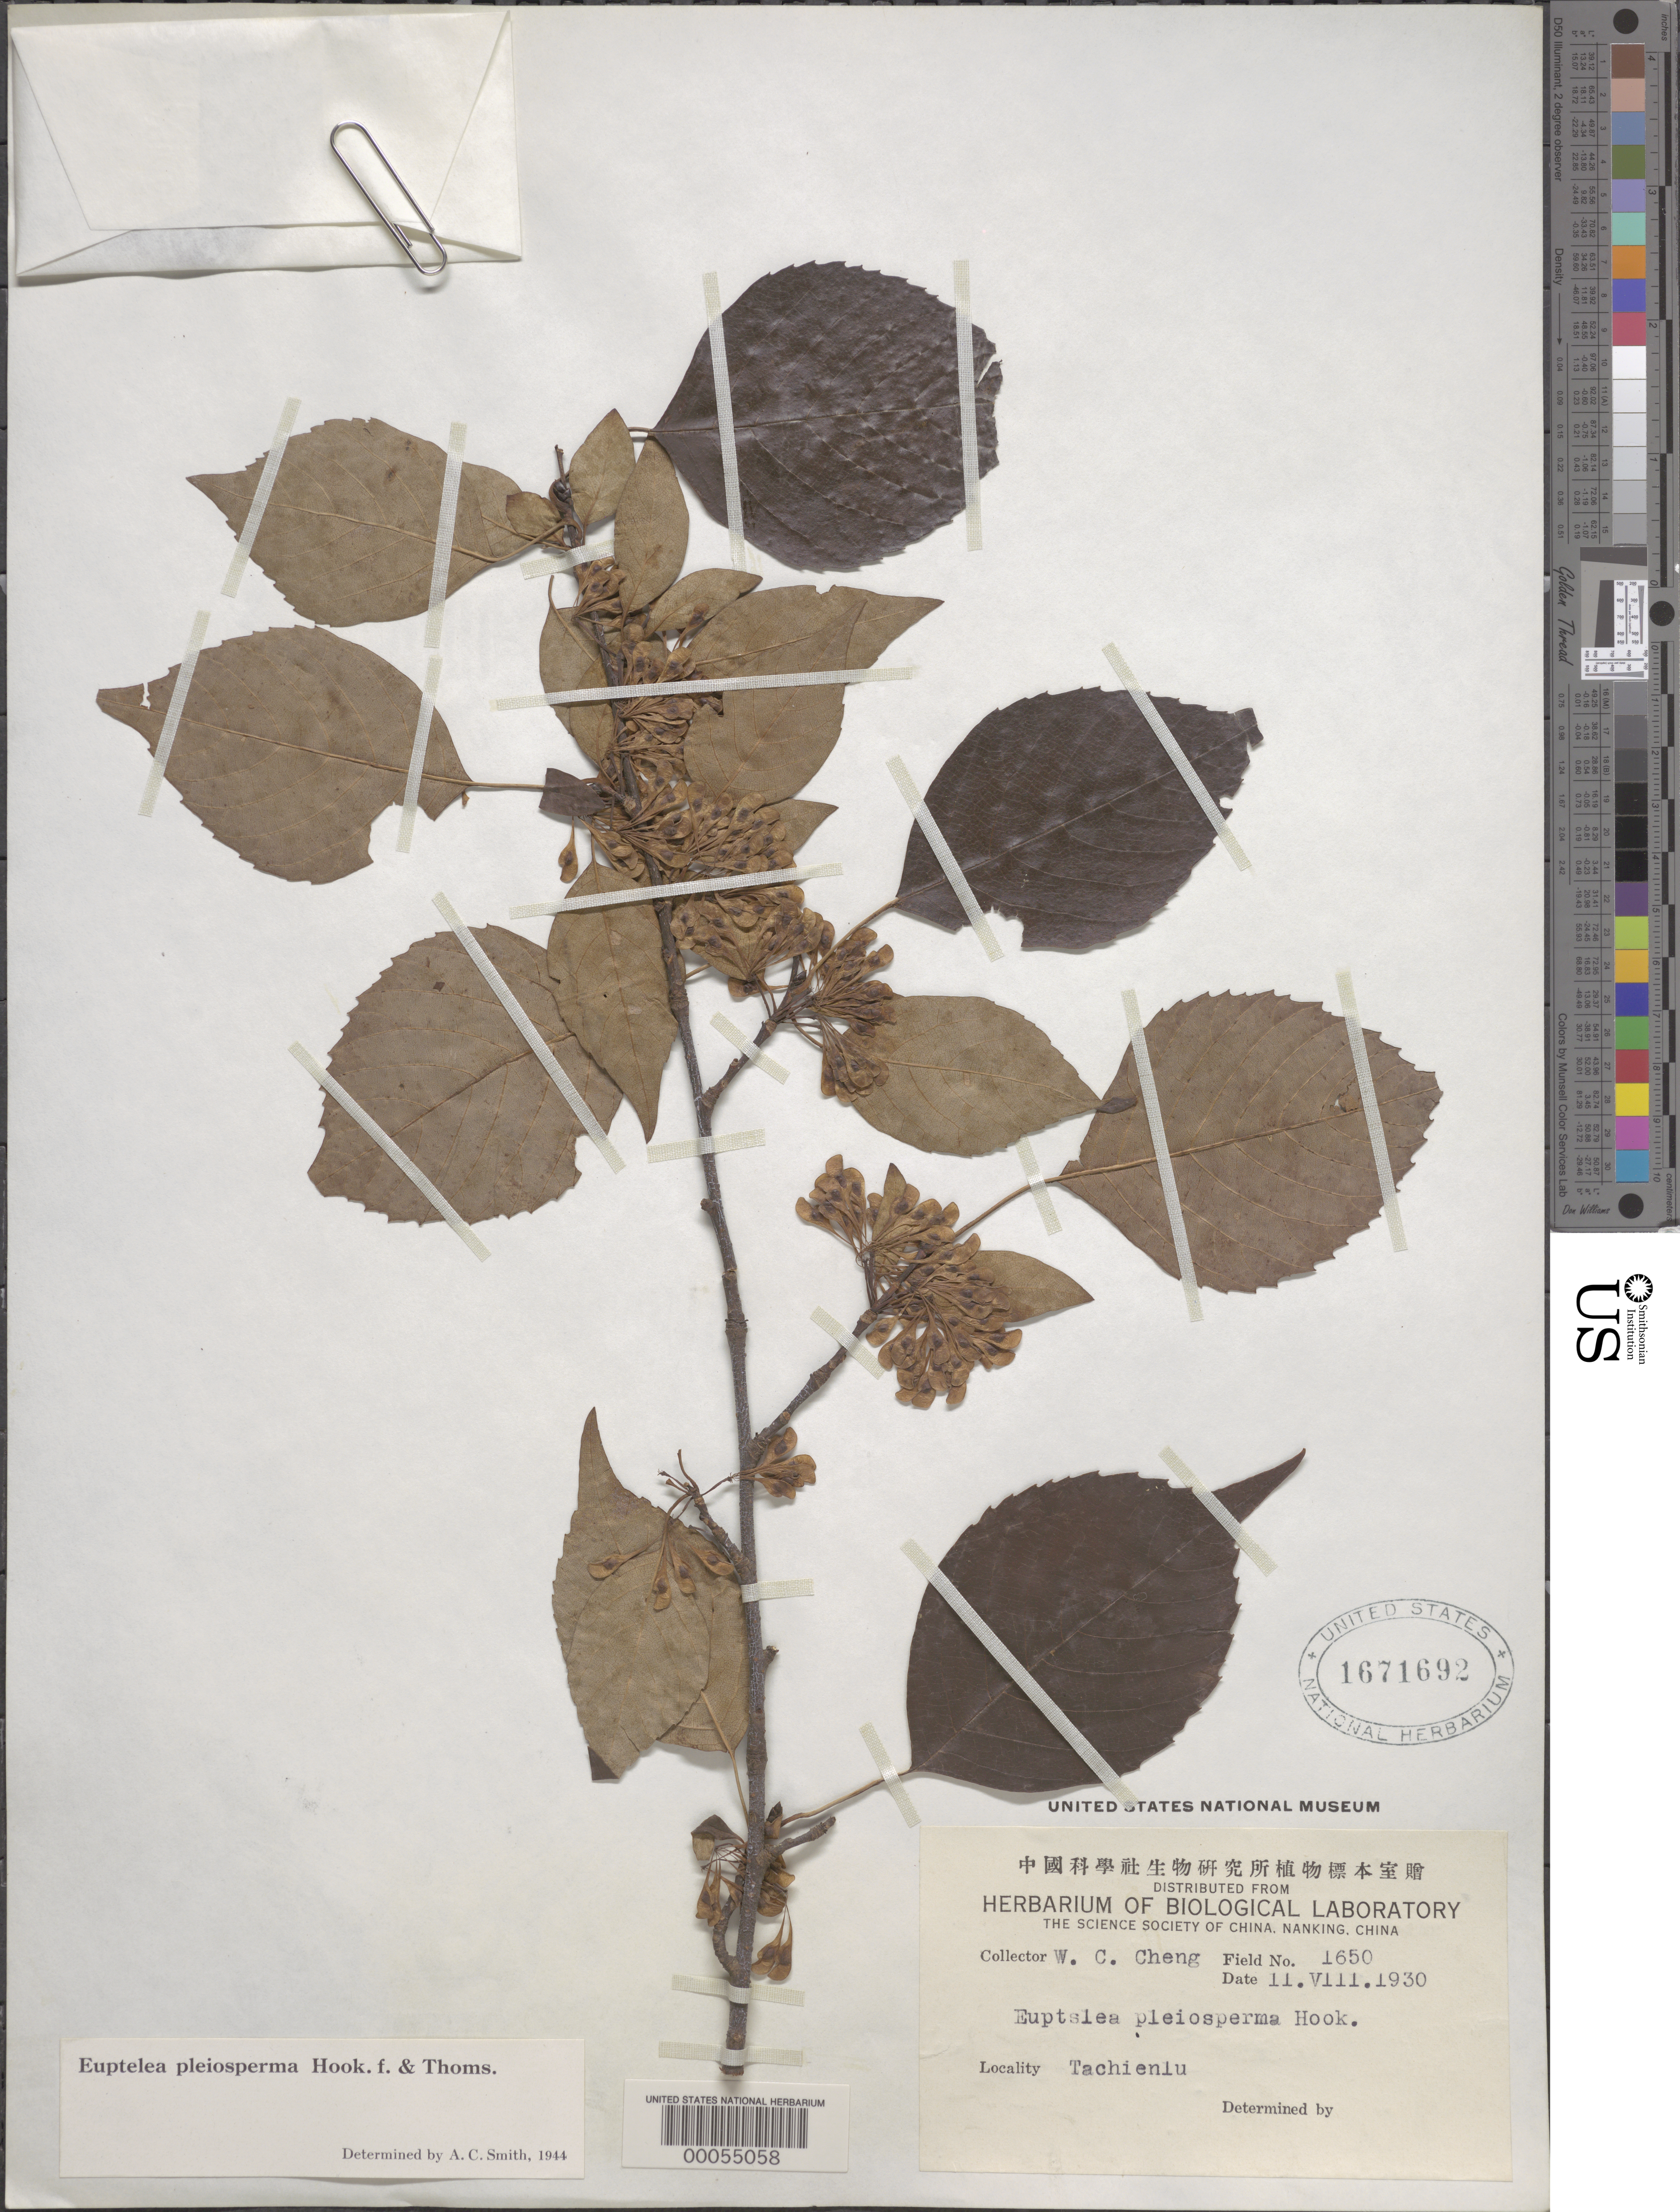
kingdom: Plantae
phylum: Tracheophyta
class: Magnoliopsida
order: Ranunculales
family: Eupteleaceae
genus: Euptelea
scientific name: Euptelea pleiosperma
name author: Hook. f. & Thomson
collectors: W. C. Cheng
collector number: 1650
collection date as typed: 11 Aug 1930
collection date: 1930-08-11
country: China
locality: Tachienlu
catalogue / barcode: US 1671692